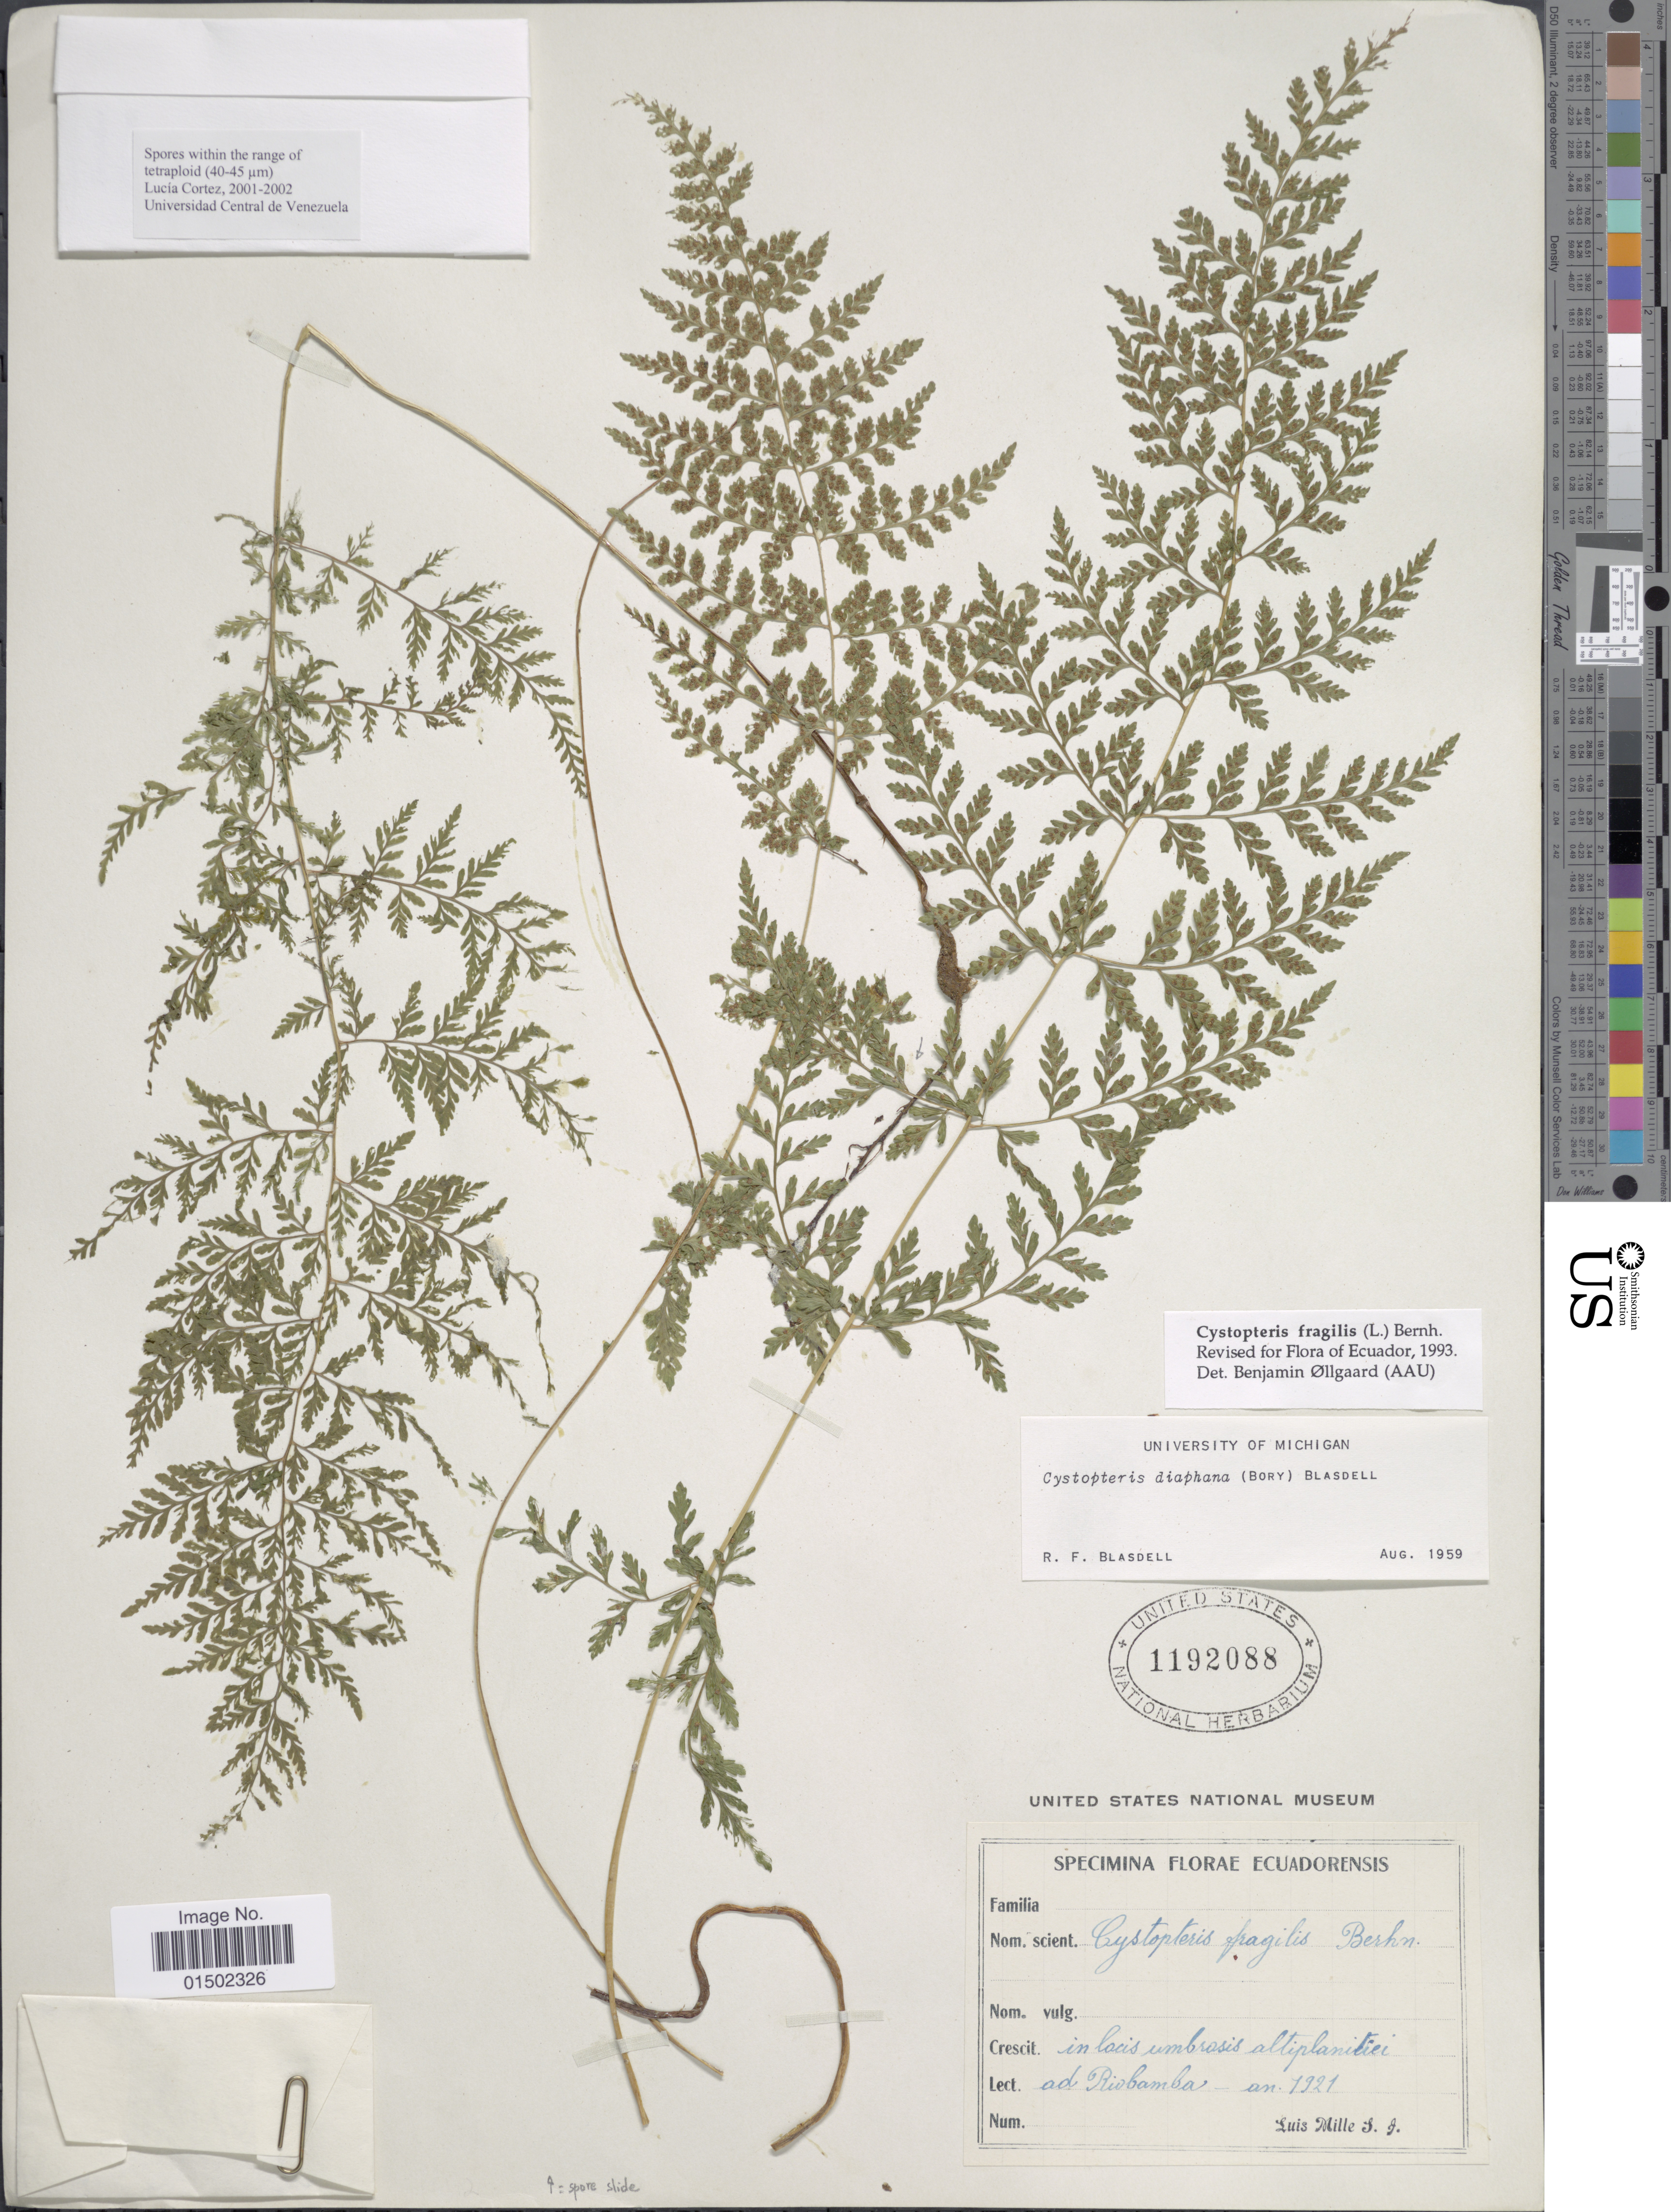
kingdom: Plantae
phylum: Tracheophyta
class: Polypodiopsida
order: Polypodiales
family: Cystopteridaceae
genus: Cystopteris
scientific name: Cystopteris fragilis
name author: (L.) Bernh.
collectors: L. Mille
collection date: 1921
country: Ecuador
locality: In locis umbrasis altiplanitieu Riobamba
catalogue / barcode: US 1192088